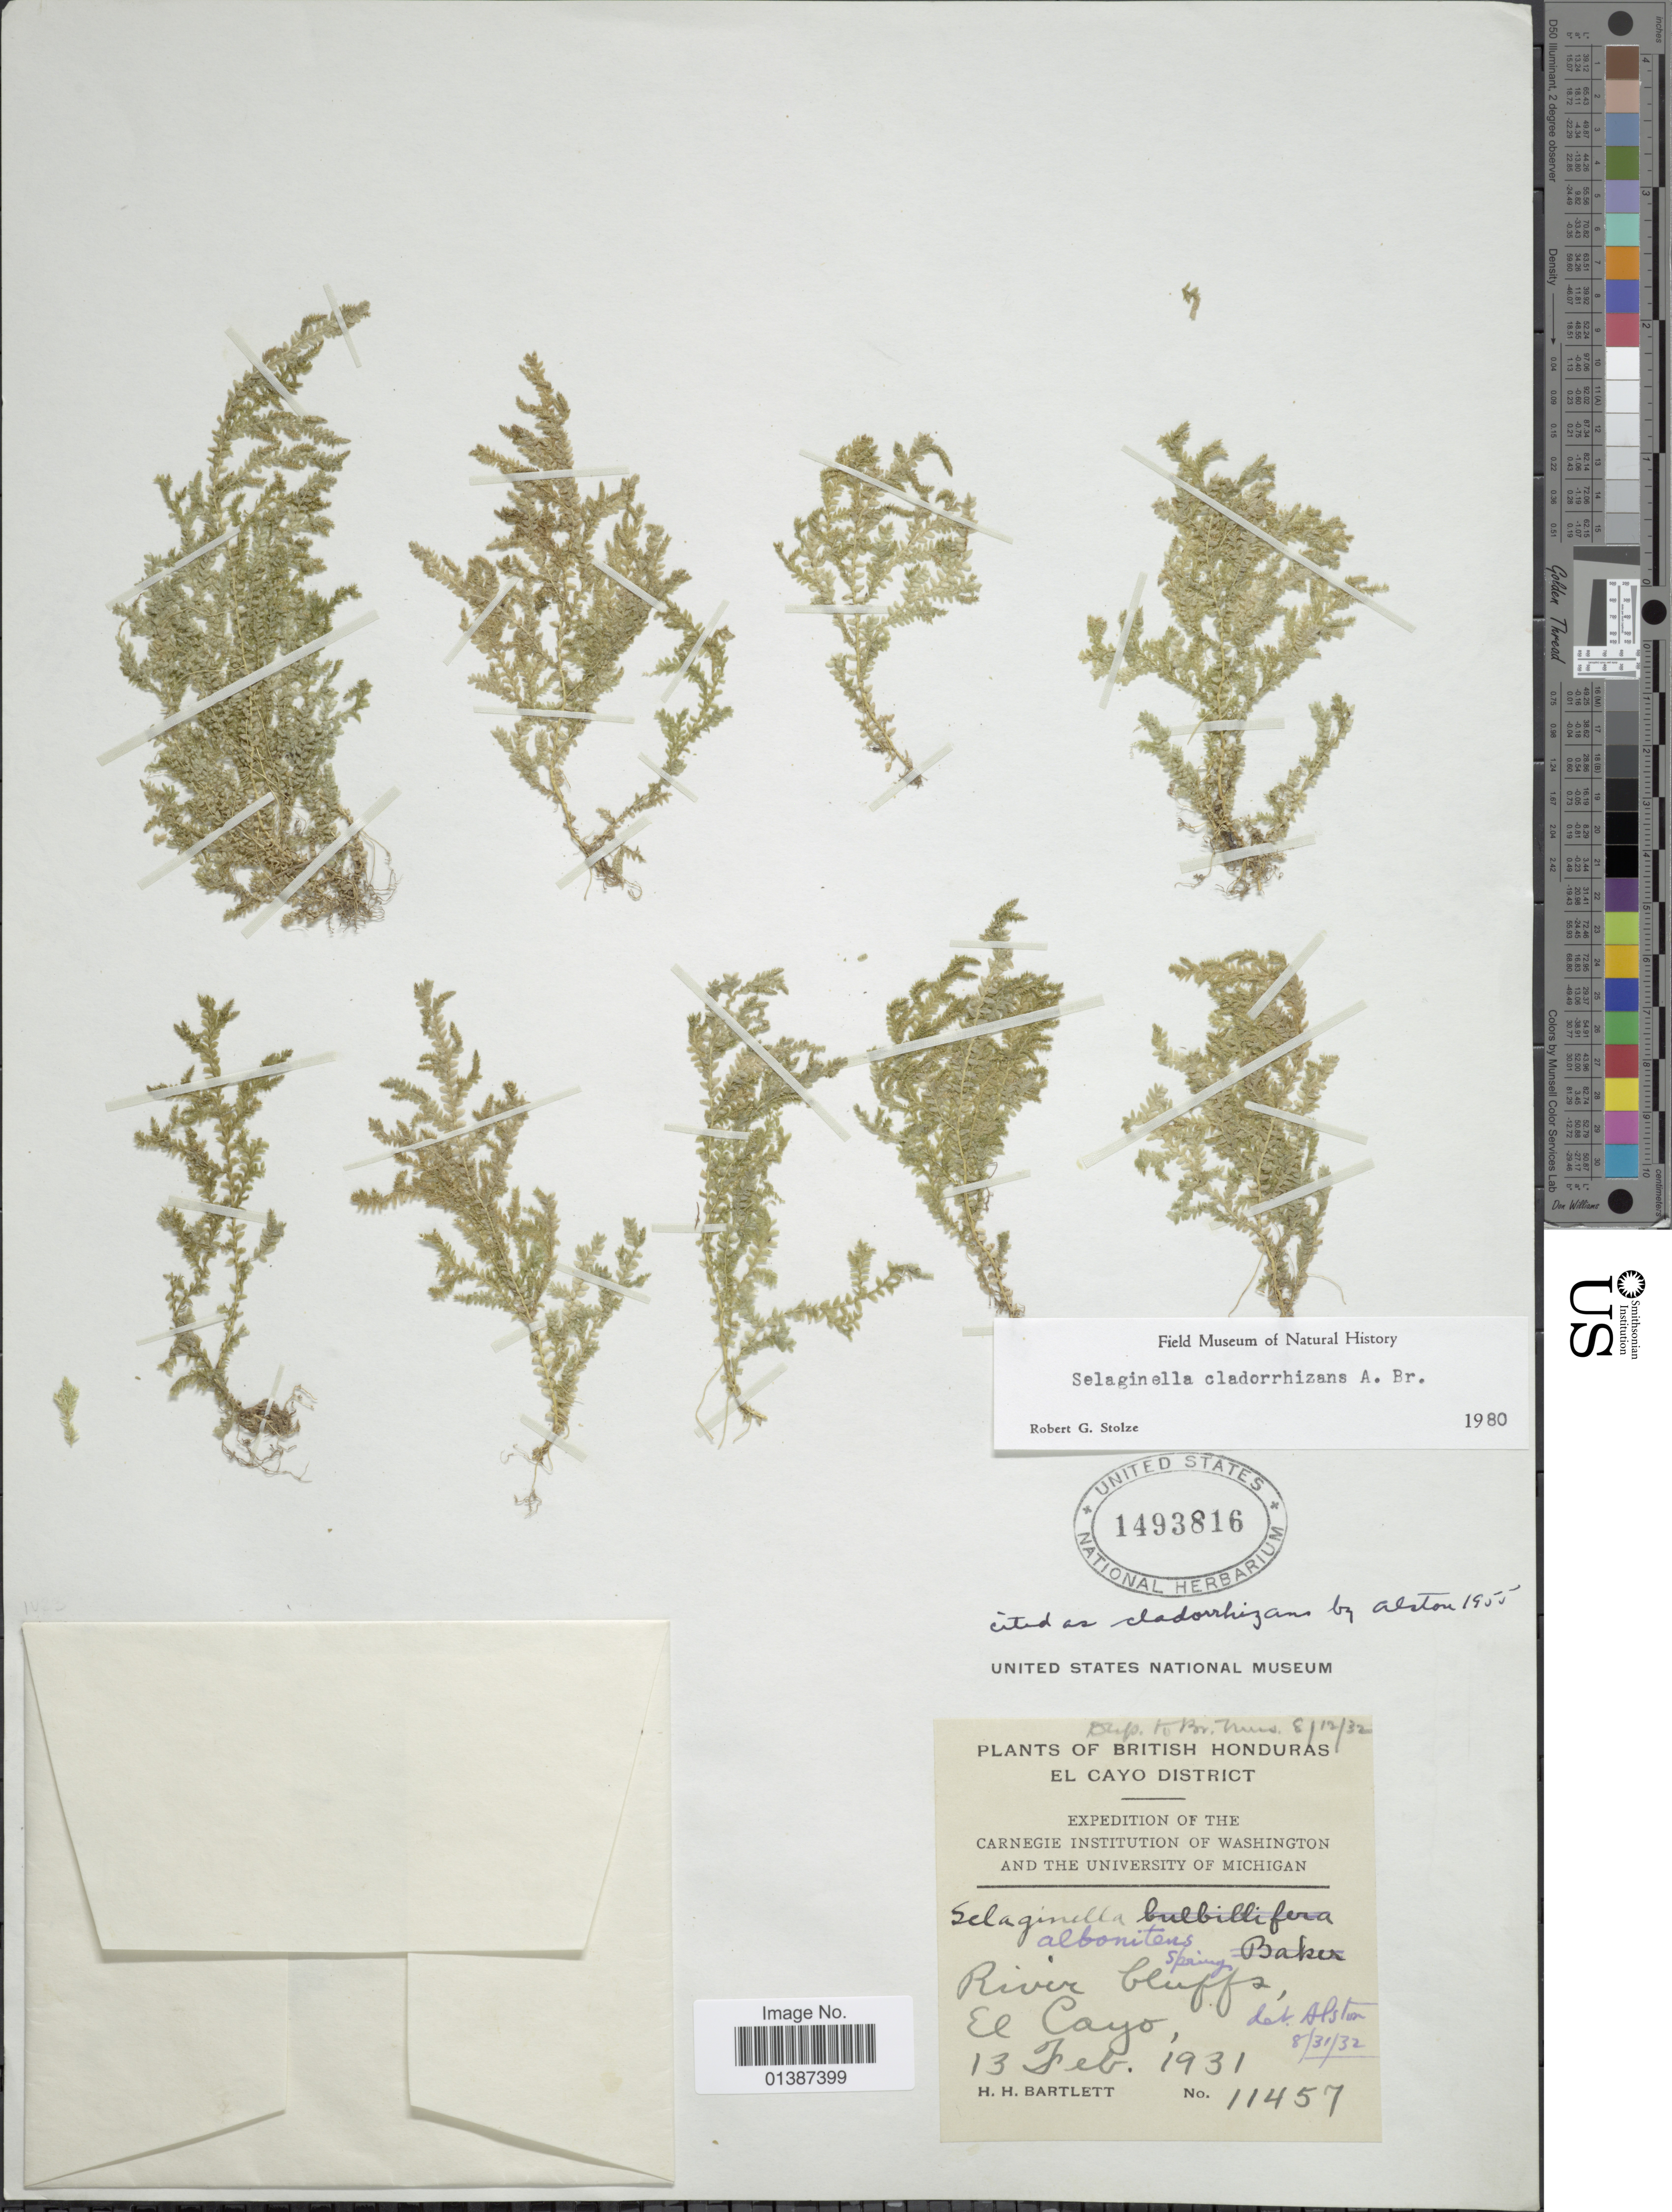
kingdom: Plantae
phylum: Tracheophyta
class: Lycopodiopsida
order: Selaginellales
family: Selaginellaceae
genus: Selaginella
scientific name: Selaginella cladorrhizans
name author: A. Br.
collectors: H. H. Bartlett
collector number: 11457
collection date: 1931-02-13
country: Belize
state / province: Cayo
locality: El cayo District, River bluffs, El Cayo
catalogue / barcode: US 1493816